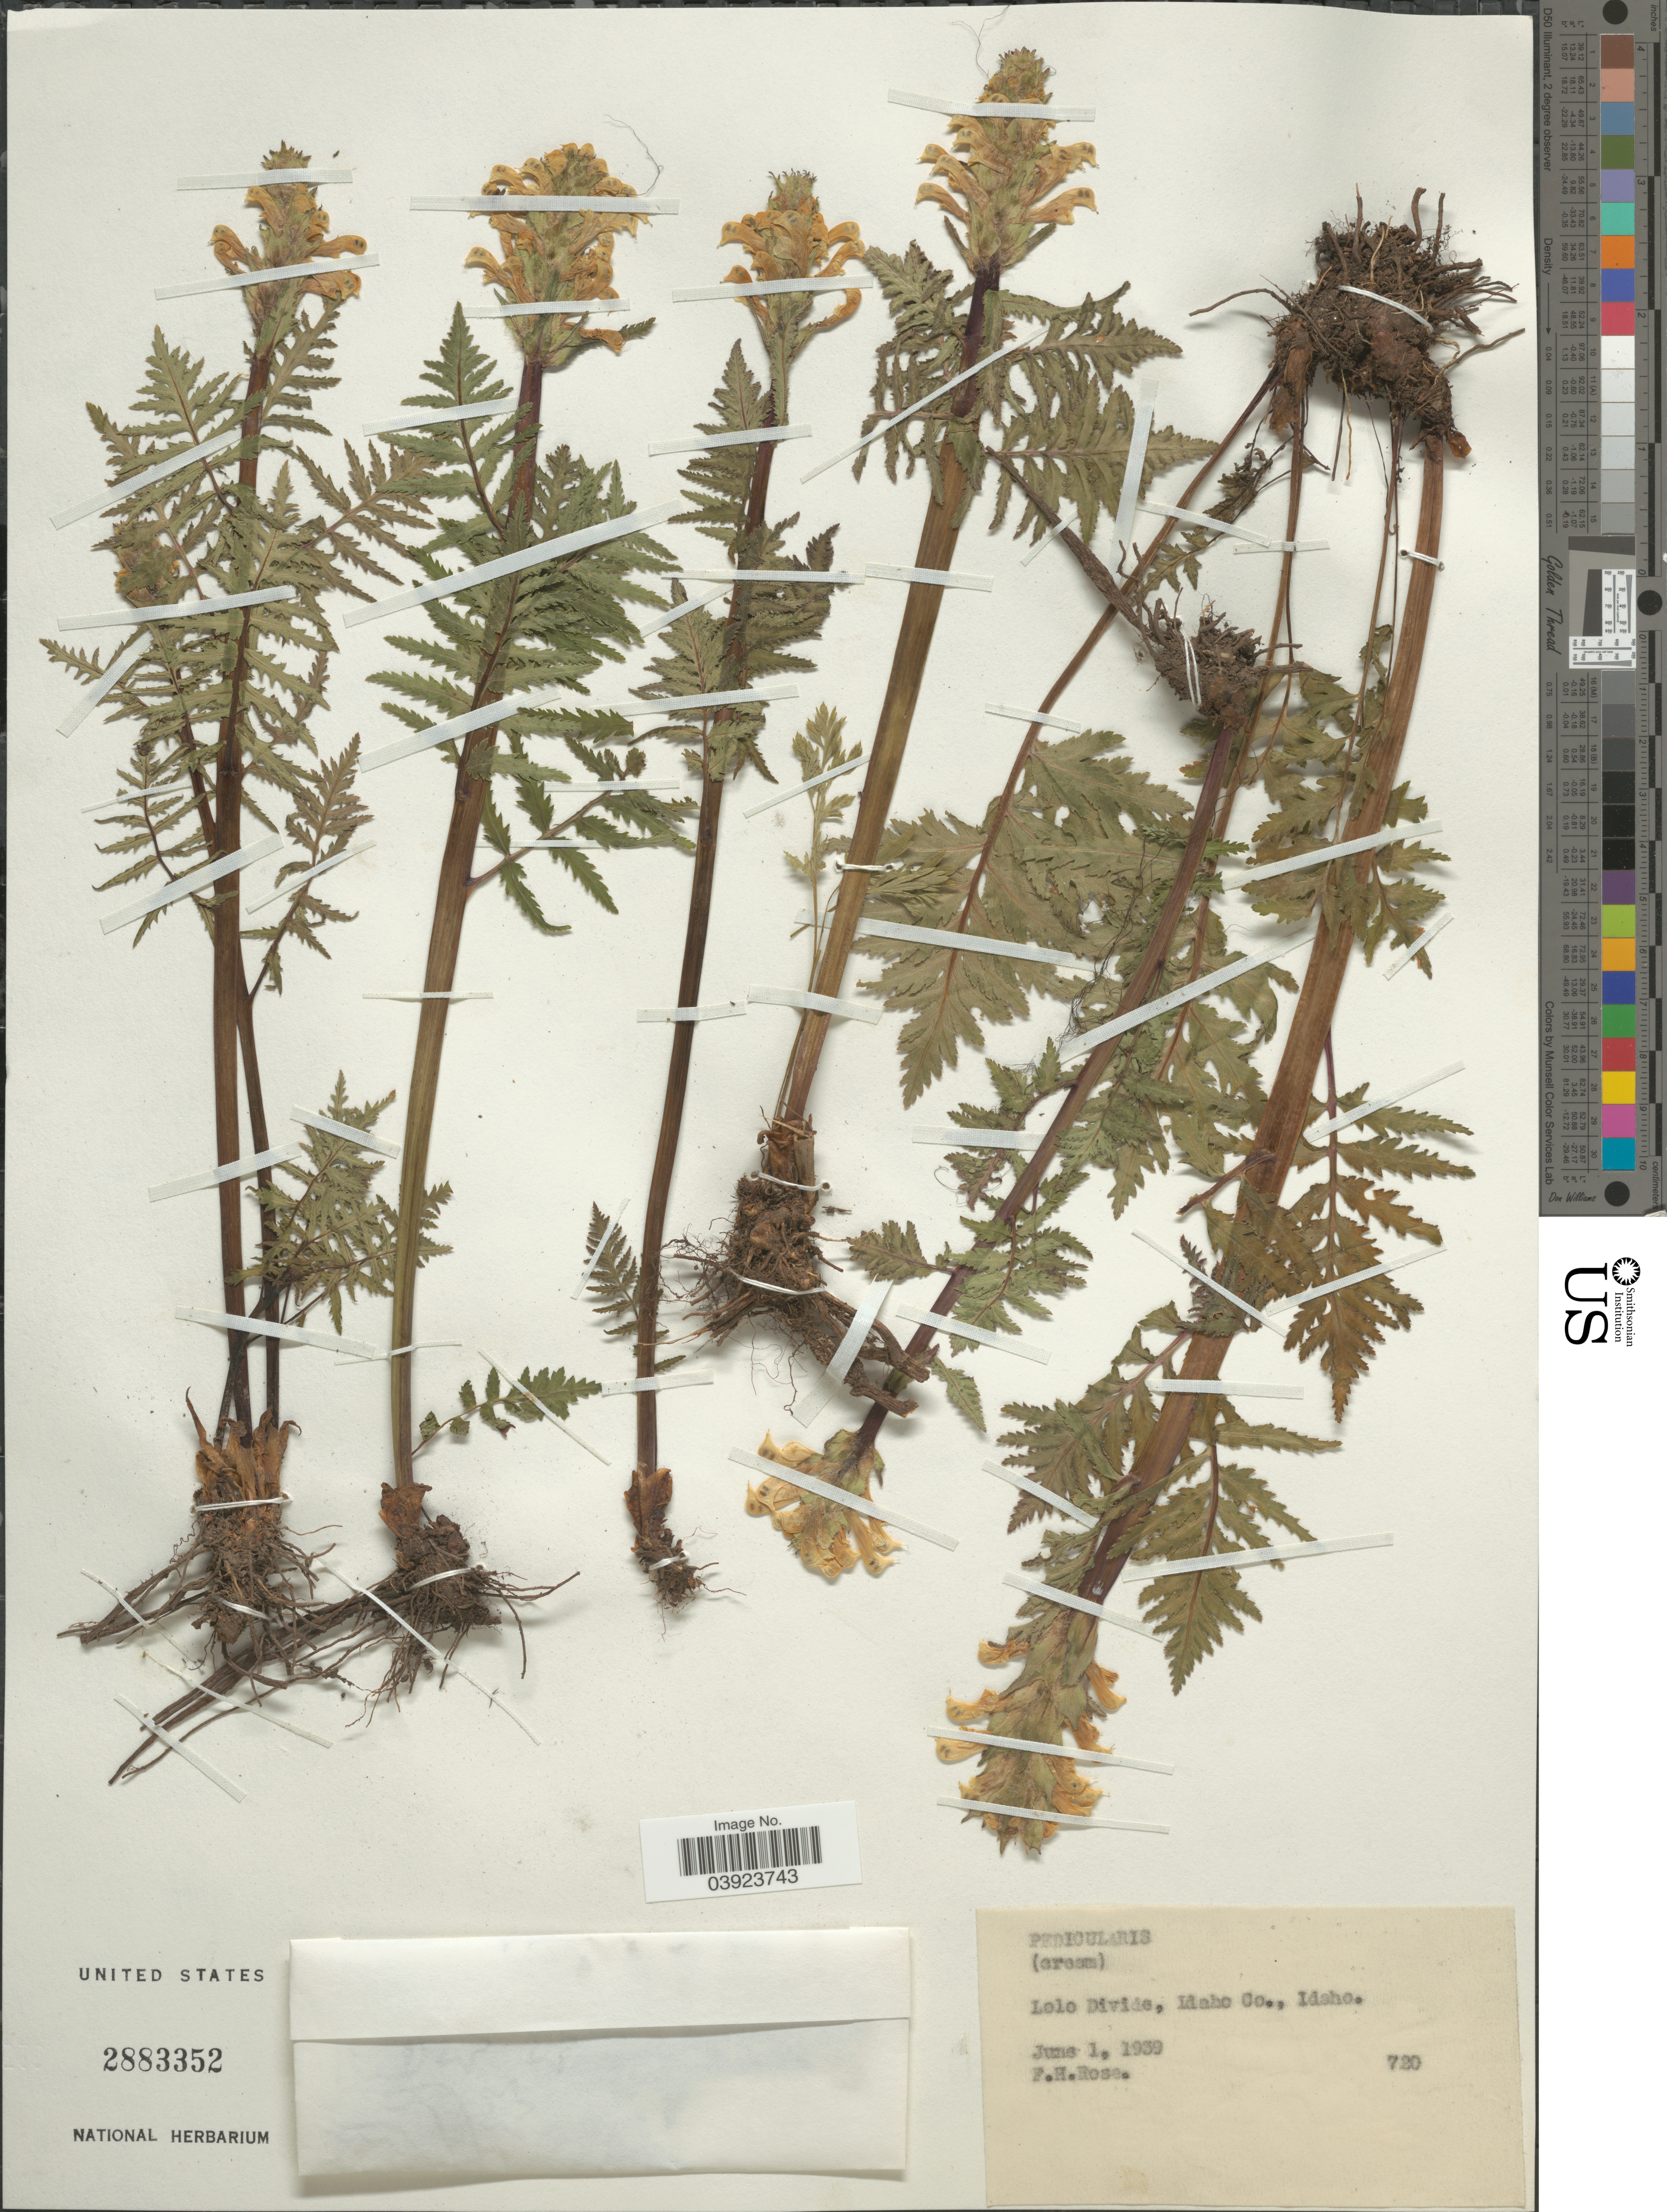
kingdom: Plantae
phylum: Tracheophyta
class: Magnoliopsida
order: Lamiales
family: Orobanchaceae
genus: Pedicularis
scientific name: Pedicularis sp.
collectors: F. H. Rose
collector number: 720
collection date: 1939-06-01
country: United States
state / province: Idaho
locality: Lolo Divide, Idaho Co.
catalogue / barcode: US 2883352